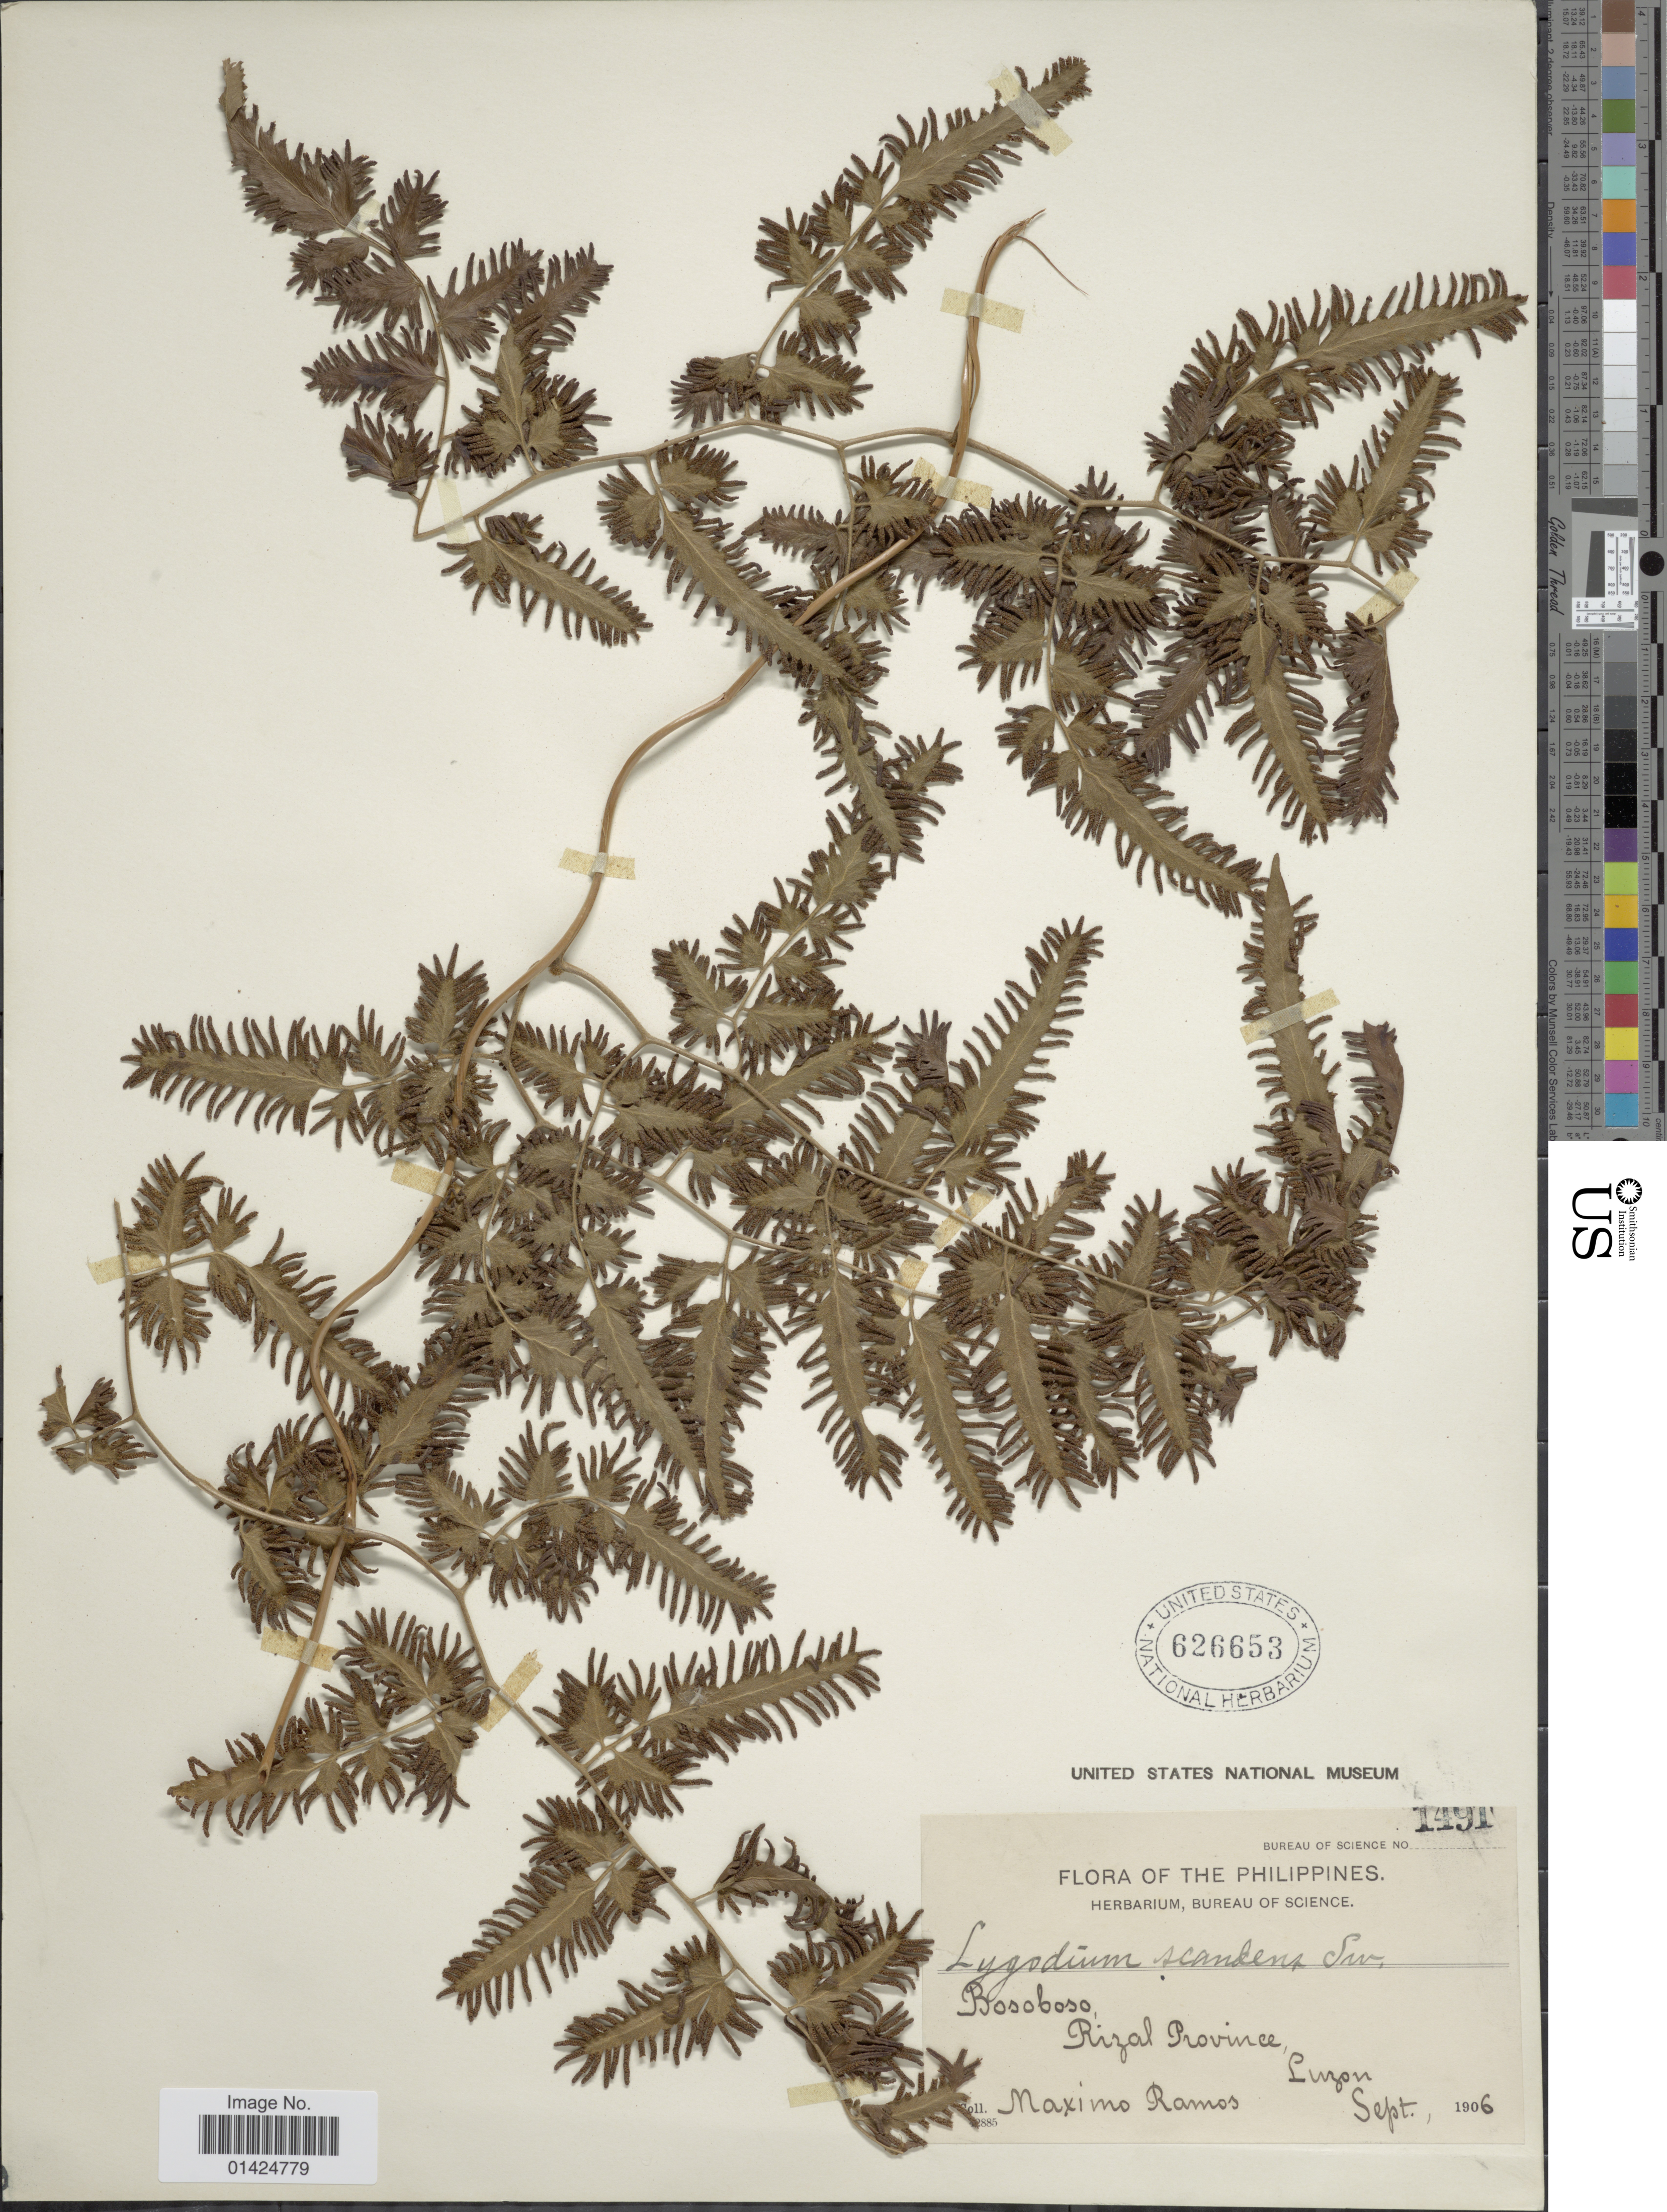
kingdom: Plantae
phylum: Tracheophyta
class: Polypodiopsida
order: Schizaeales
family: Lygodiaceae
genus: Lygodium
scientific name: Lygodium flexuosum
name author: Sw.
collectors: M. Ramos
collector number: Bureau of Science 1491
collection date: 1906-09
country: Philippines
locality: Bosoboso, Rizal Province,Luzon.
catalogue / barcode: US 626653